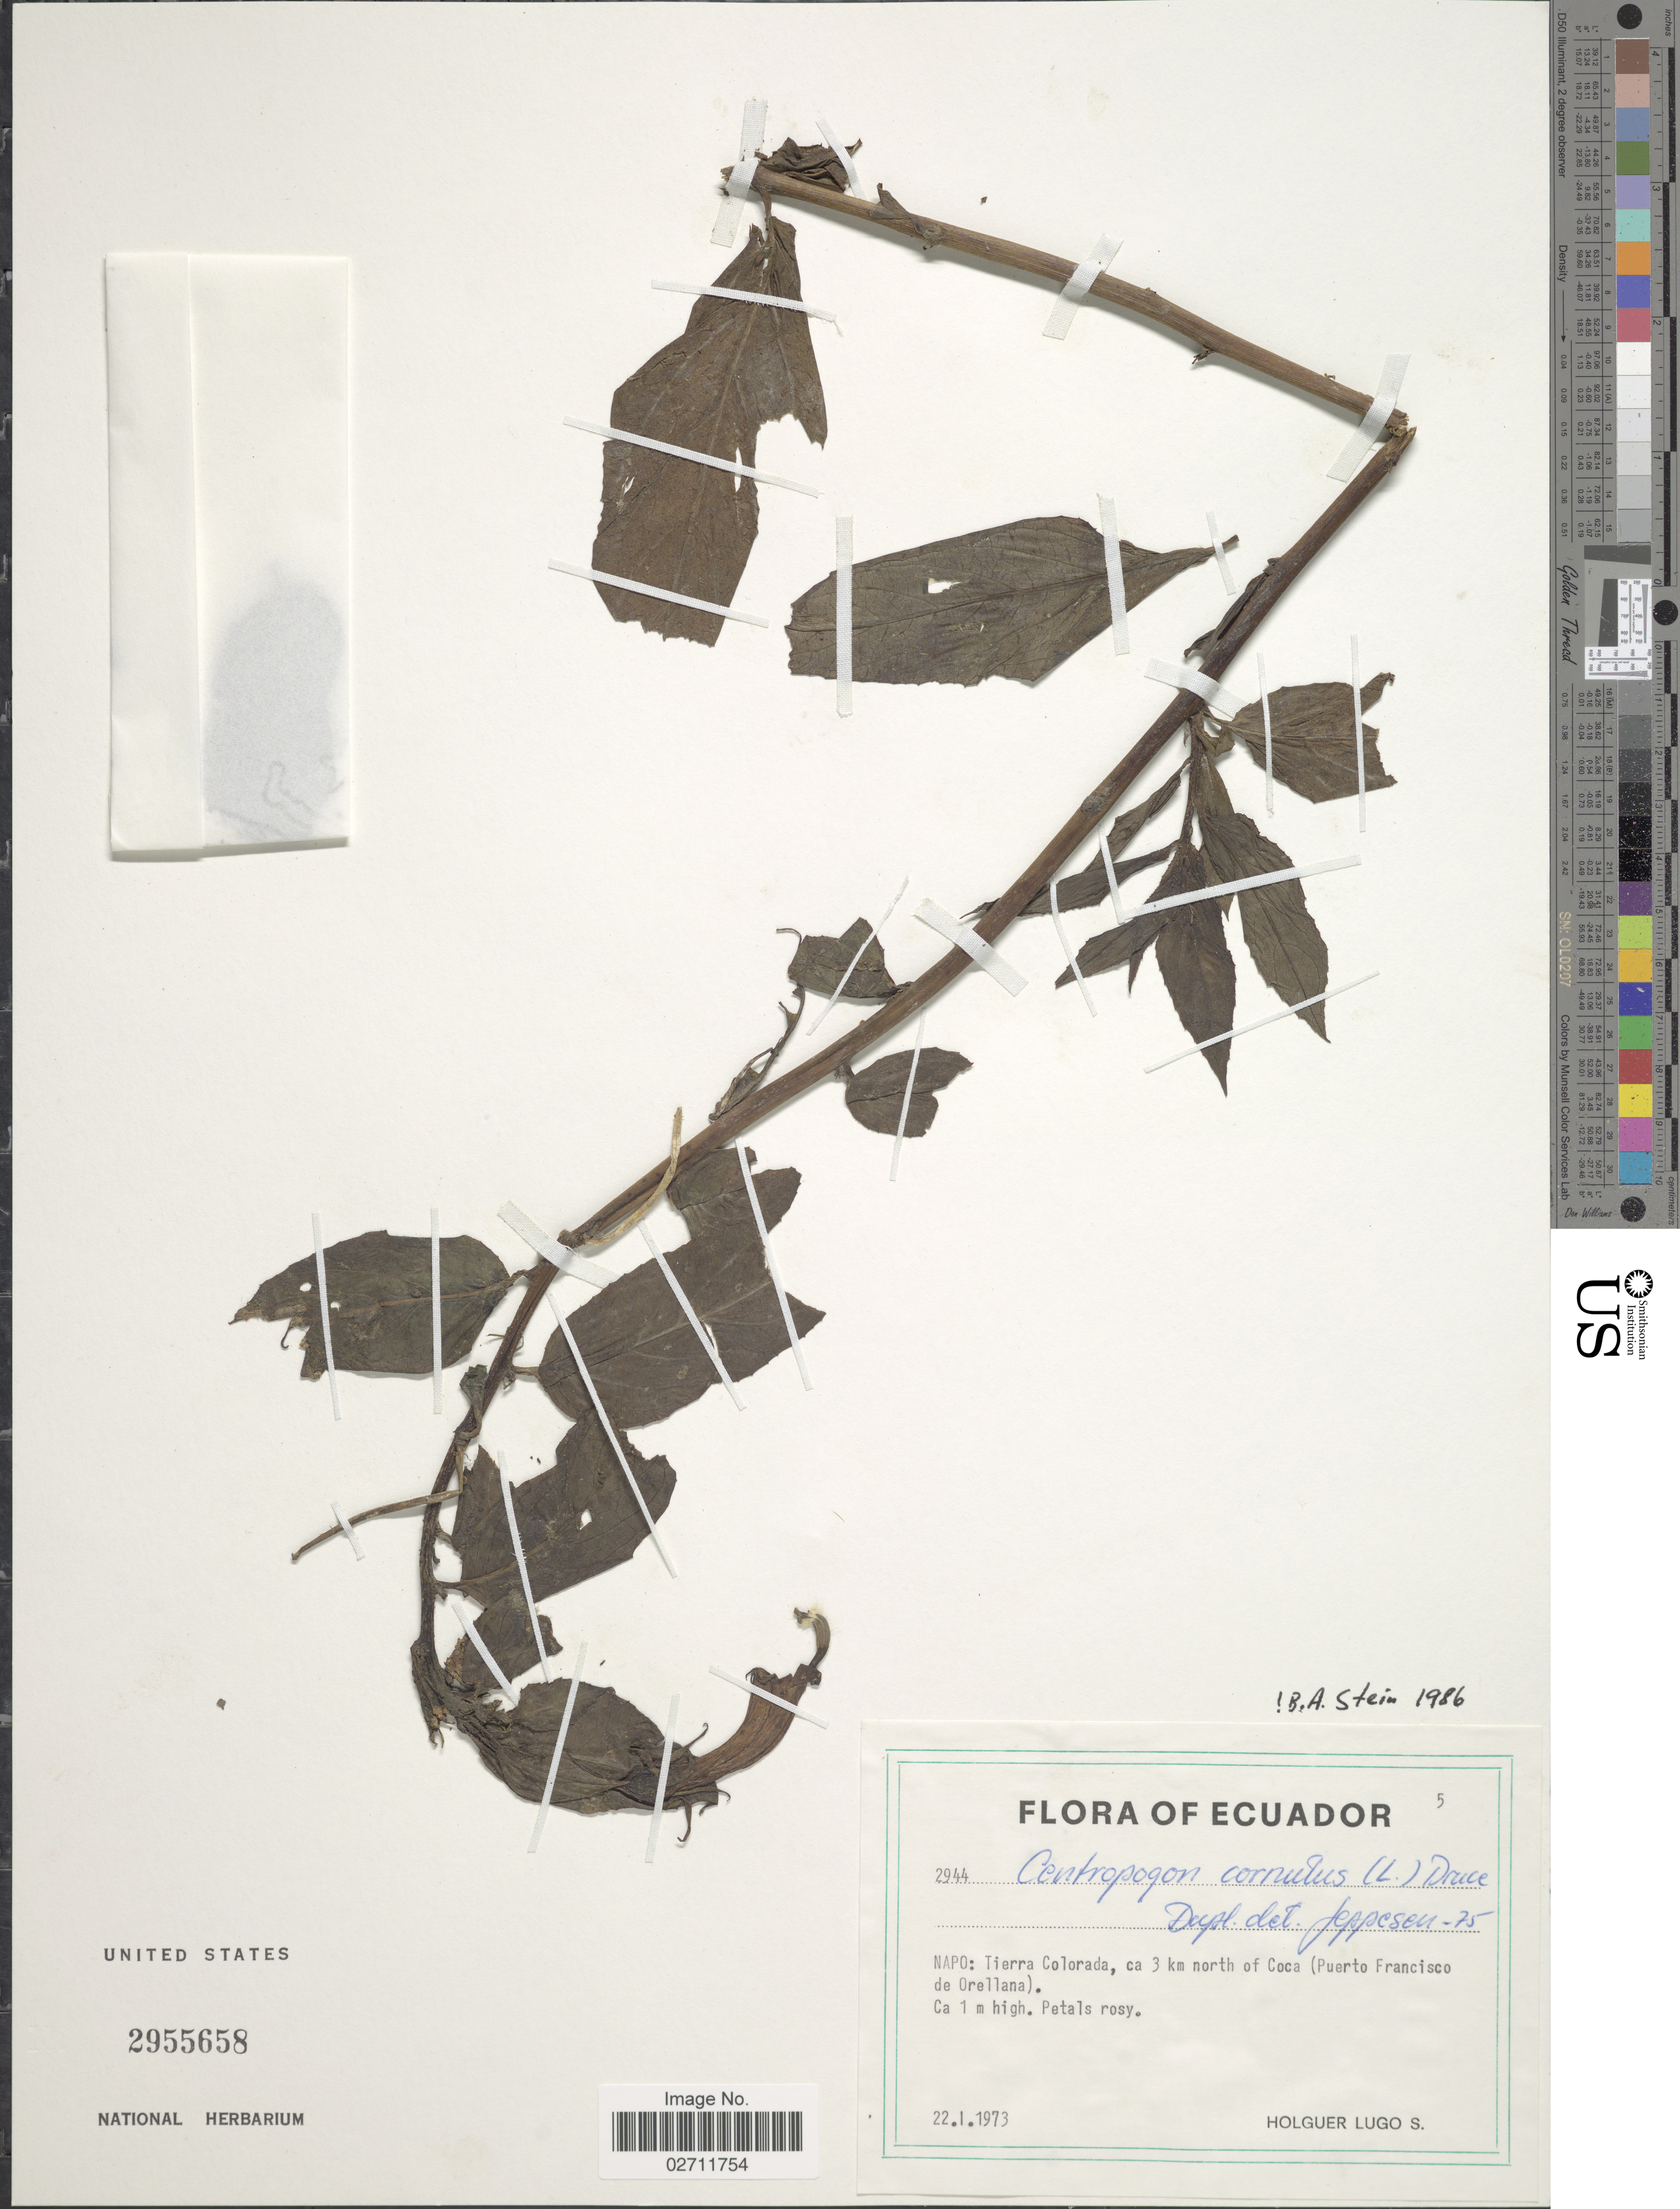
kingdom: Plantae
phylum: Tracheophyta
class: Magnoliopsida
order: Asterales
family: Campanulaceae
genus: Centropogon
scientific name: Centropogon cornutus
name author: (L.) Druce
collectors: H. Lugo S.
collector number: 2944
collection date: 1973-04-29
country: Ecuador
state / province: Napo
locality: Tierra Colorado, ca 3 km north of Coca (Puerto Francisco de Orellana)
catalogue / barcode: US 2955658